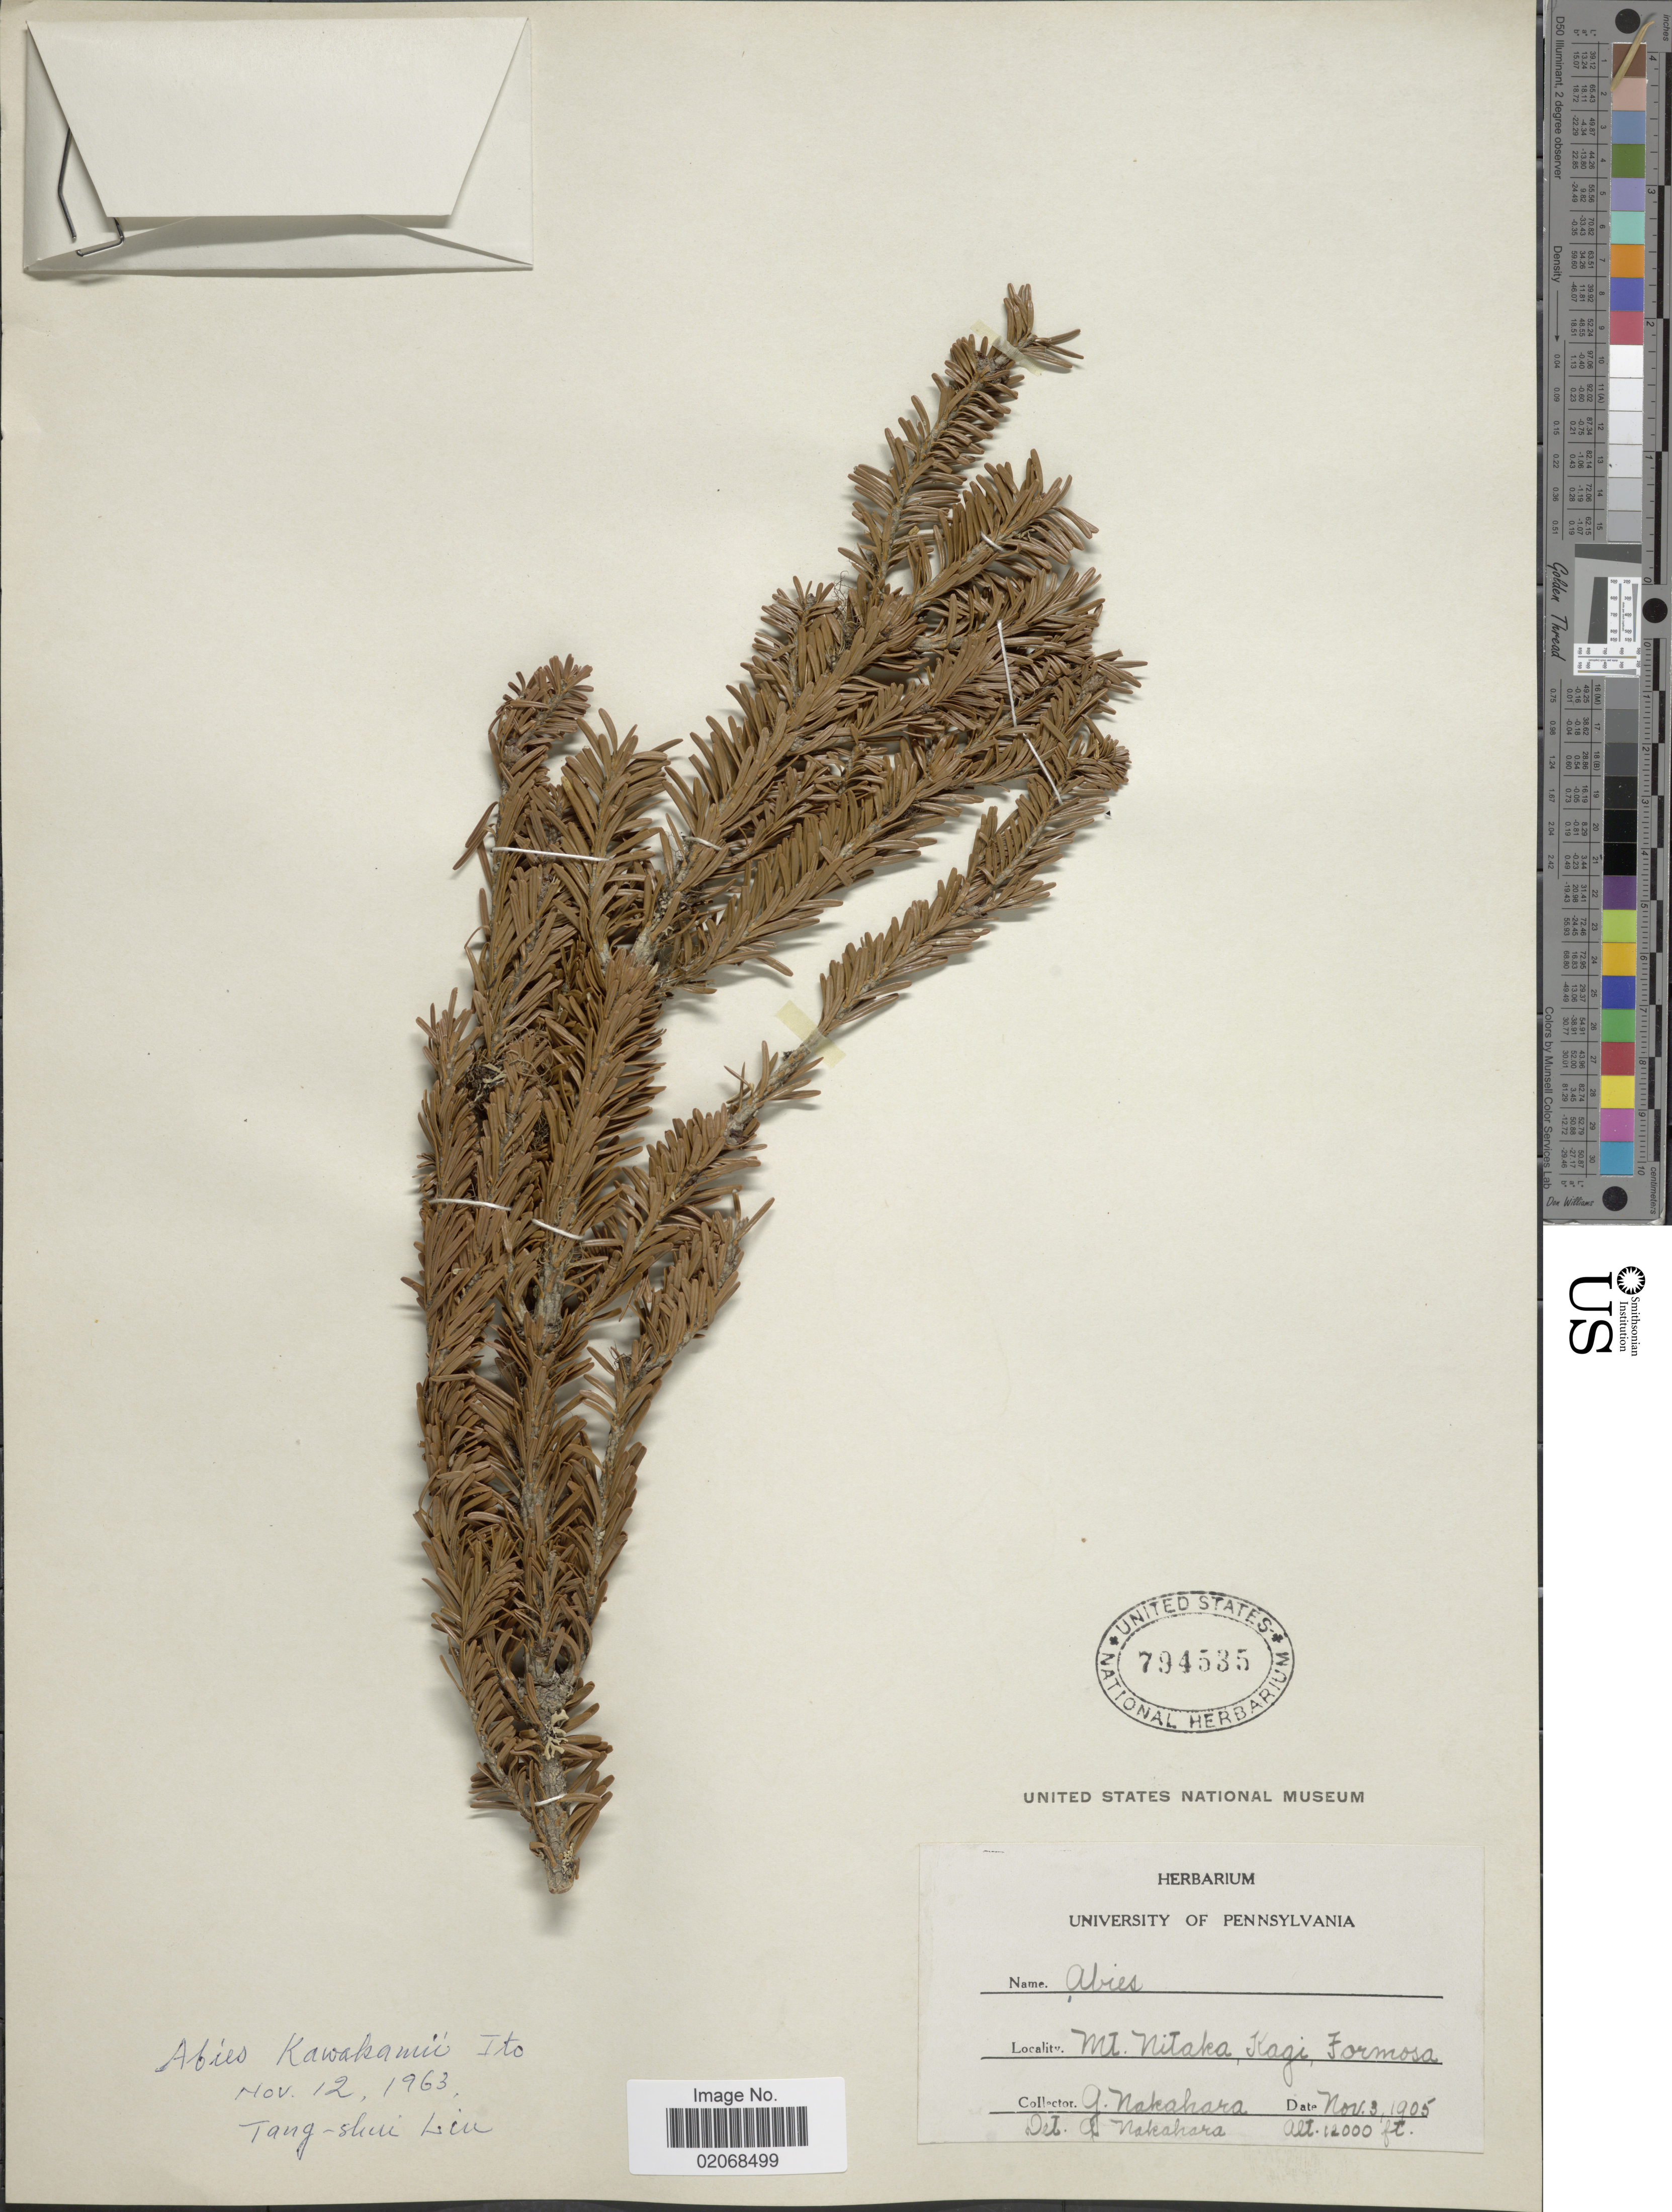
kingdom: Plantae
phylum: Tracheophyta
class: Pinopsida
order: Pinales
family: Pinaceae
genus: Abies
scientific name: Abies kawakamii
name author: (Hayata) T. Itô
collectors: G. Nakahara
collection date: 1905-11-03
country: Taiwan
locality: Mt. Nitaka, Kagi, Formosa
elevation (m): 3658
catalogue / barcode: US 794535